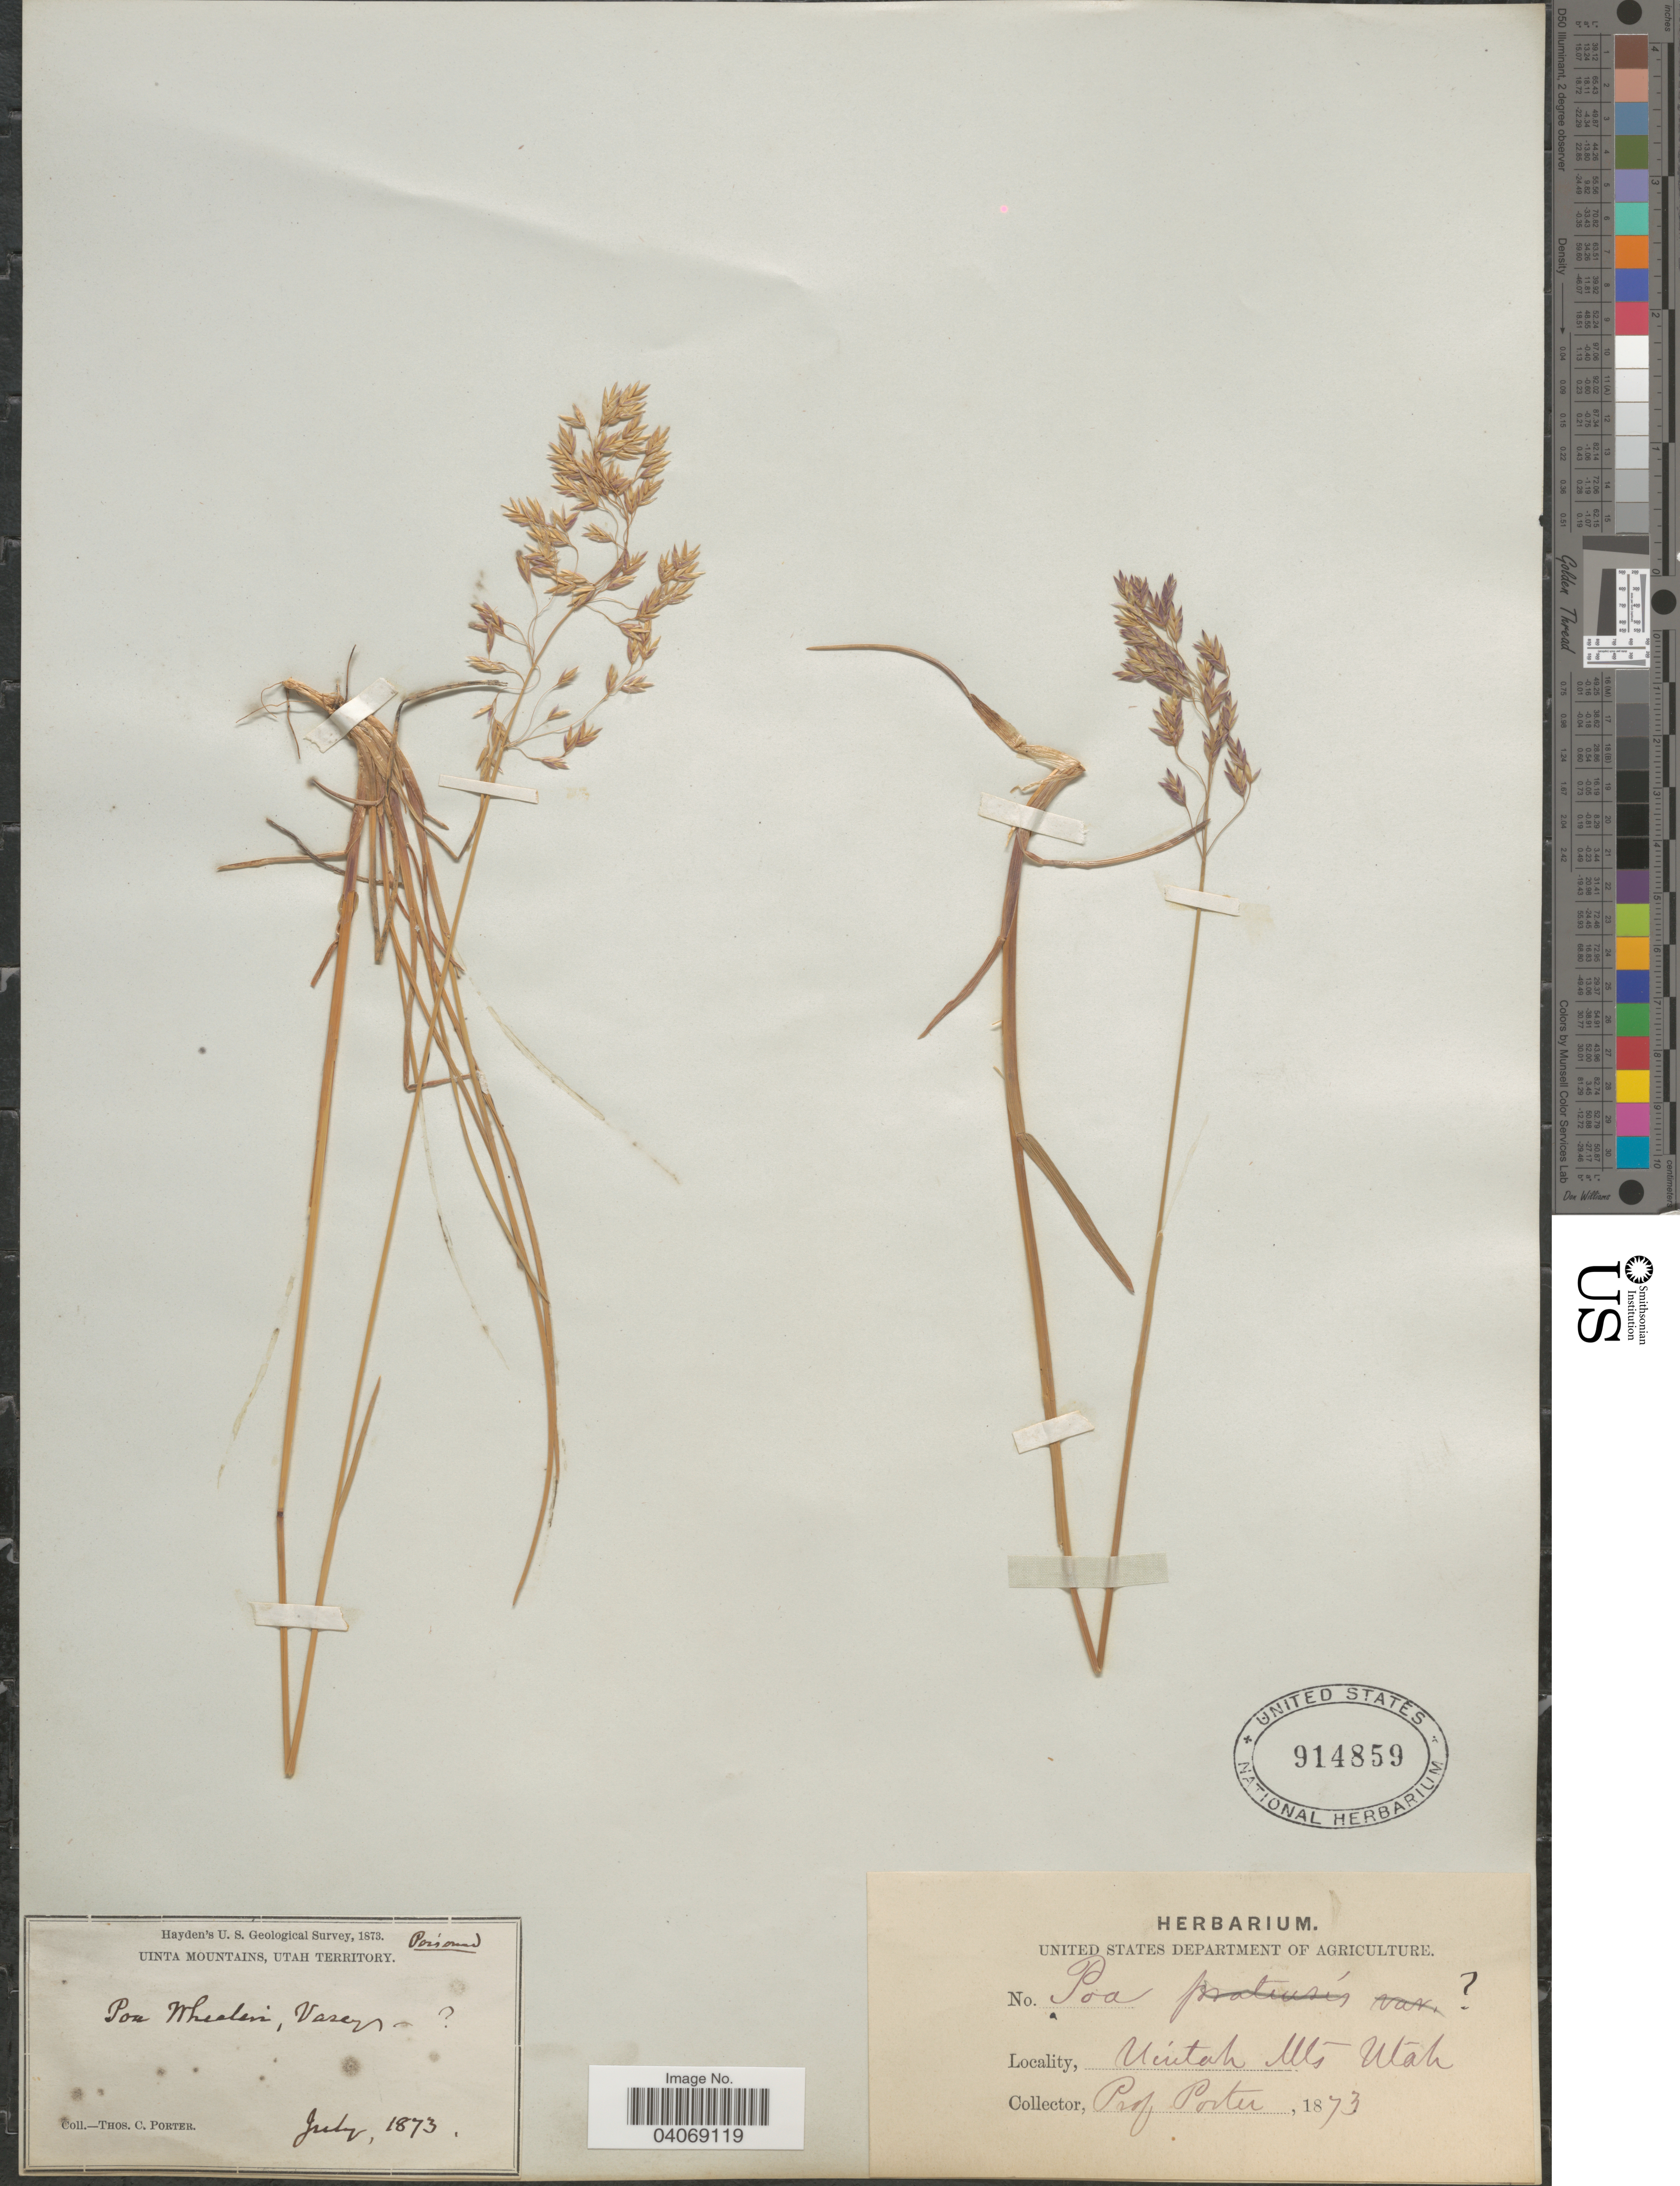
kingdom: Plantae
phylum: Tracheophyta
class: Liliopsida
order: Poales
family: Poaceae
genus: Poa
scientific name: Poa wheeleri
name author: Vasey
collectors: T. Porter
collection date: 1873-07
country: United States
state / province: Utah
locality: Uintah Mts. Hayden's U.S. Geological Survey, 1873.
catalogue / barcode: US 914859